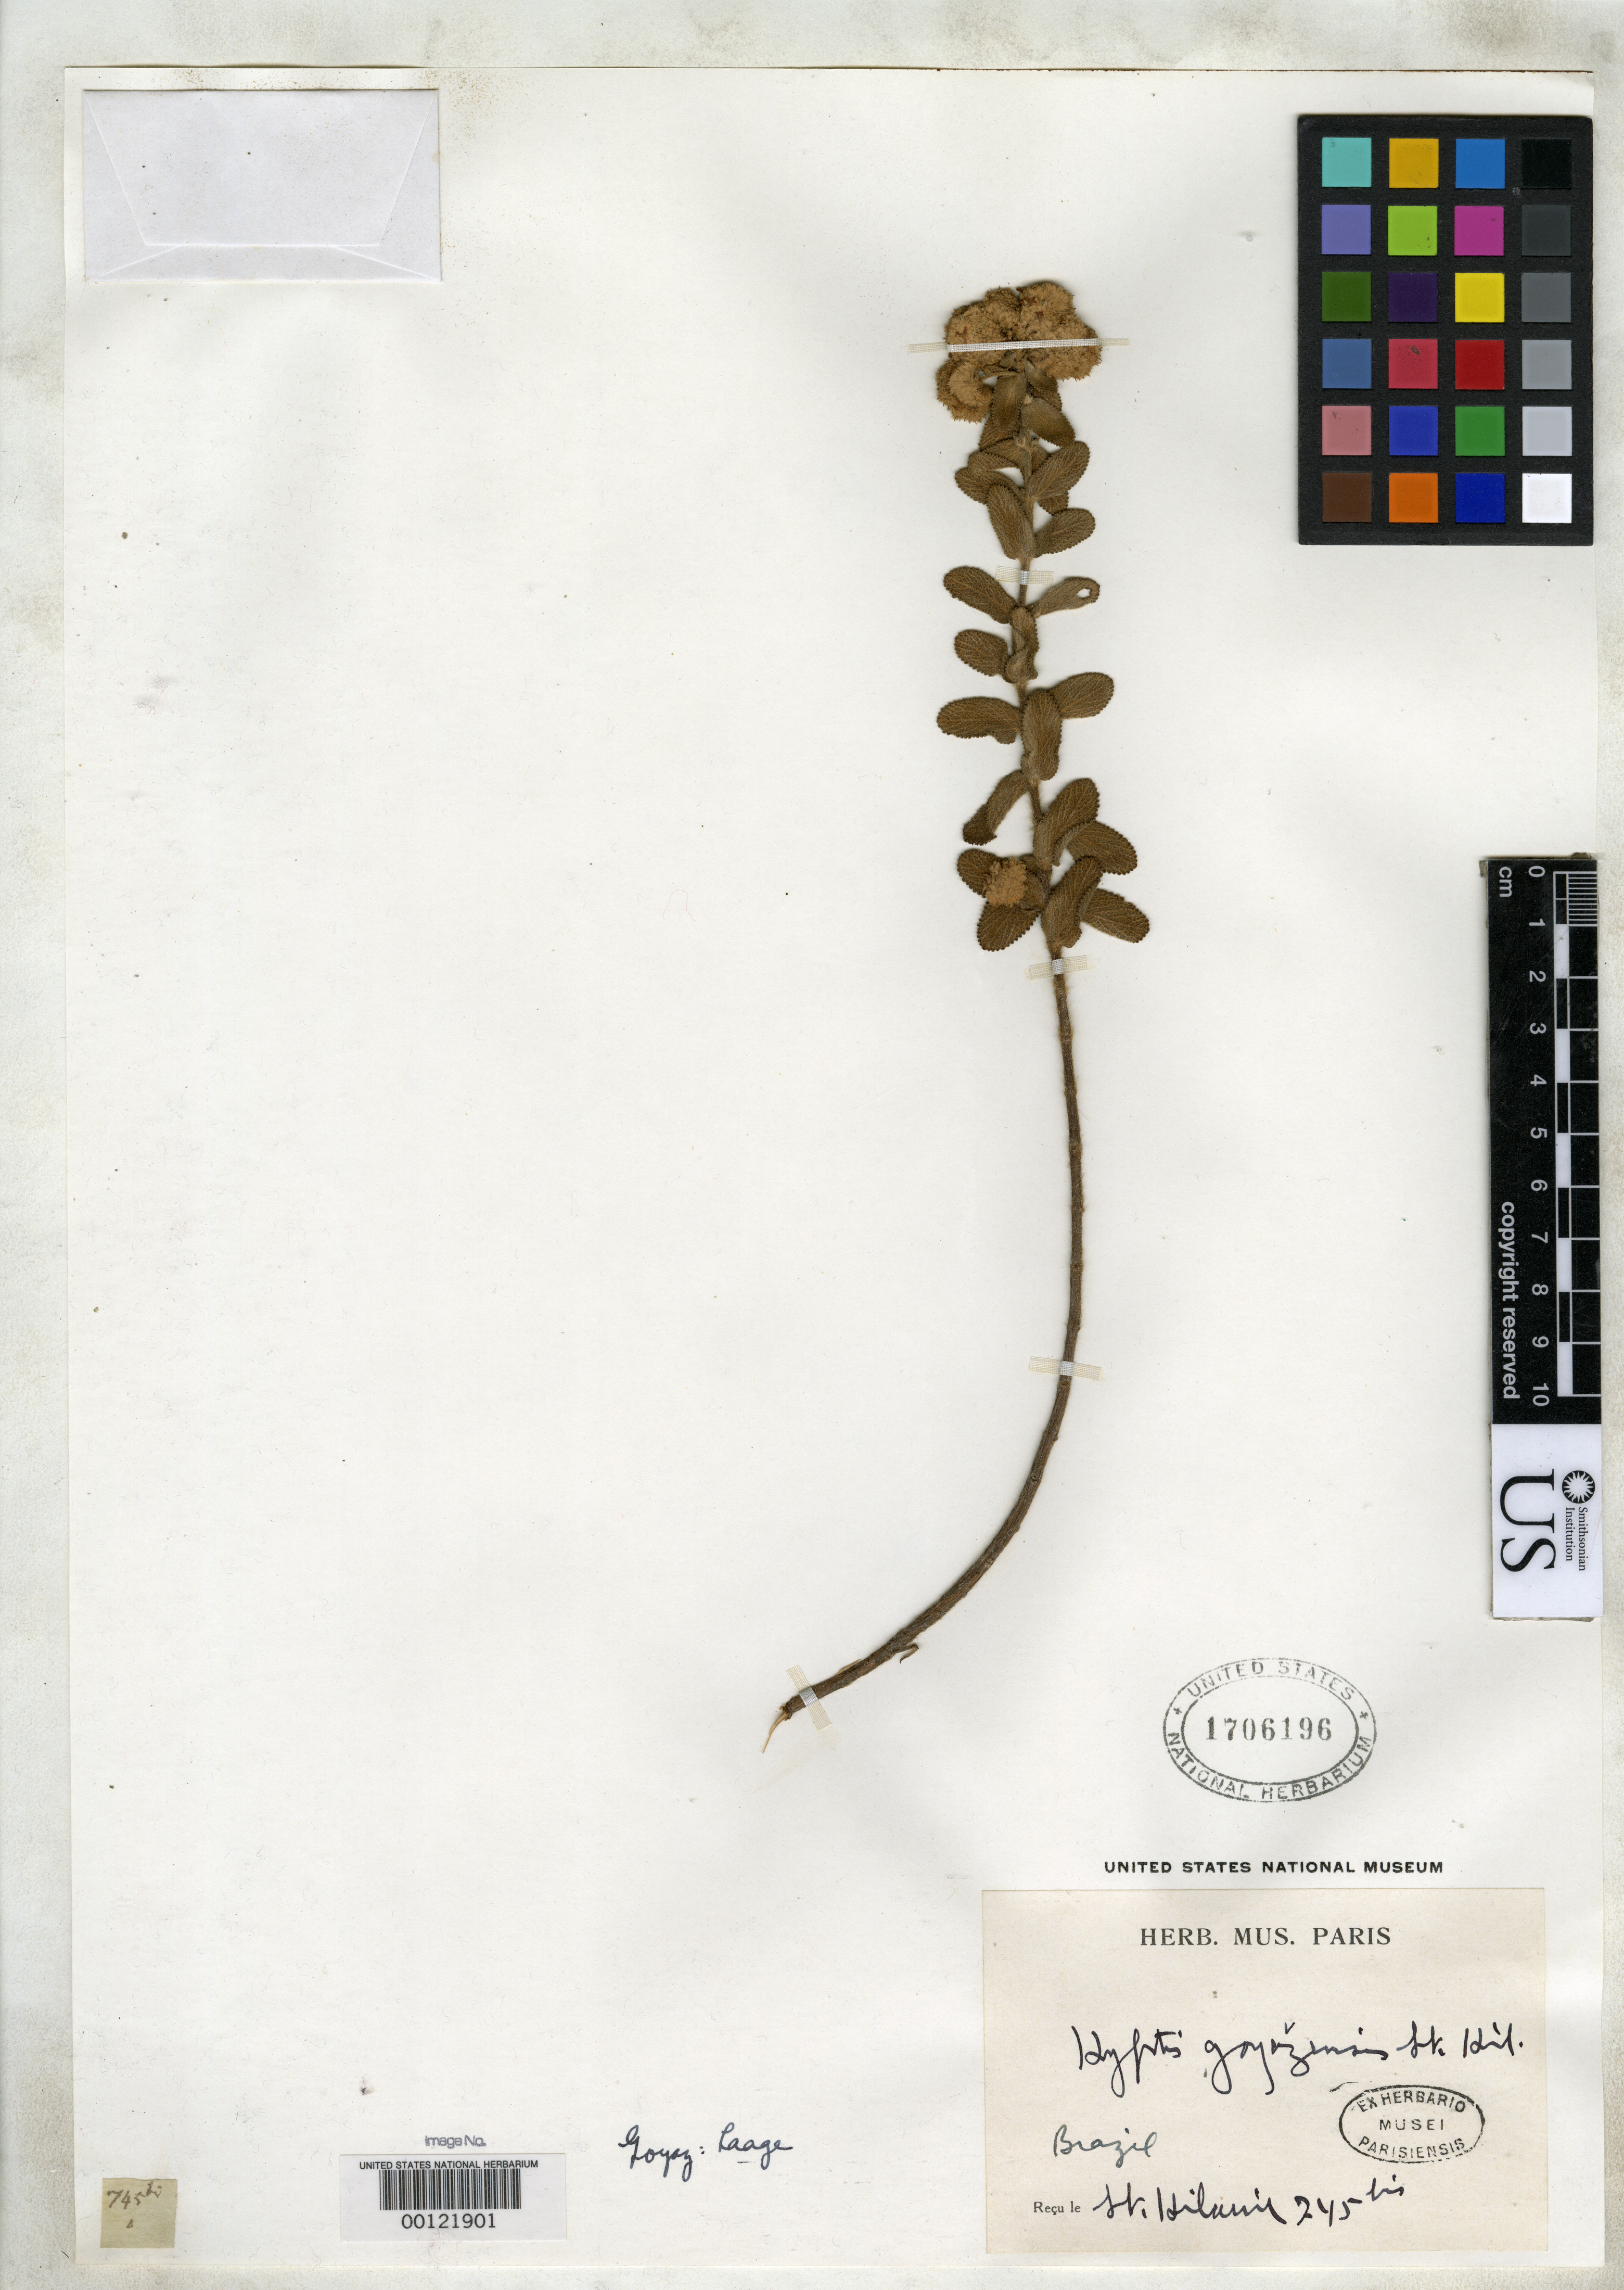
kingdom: Plantae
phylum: Tracheophyta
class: Magnoliopsida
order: Lamiales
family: Lamiaceae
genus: Hyptis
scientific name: Hyptis goyazensis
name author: A. St.-Hil. ex Benth.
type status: Isotype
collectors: A. F. C. P. de Saint-Hilaire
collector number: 245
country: Brazil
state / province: Goiás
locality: Laage.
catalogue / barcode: US 1706196